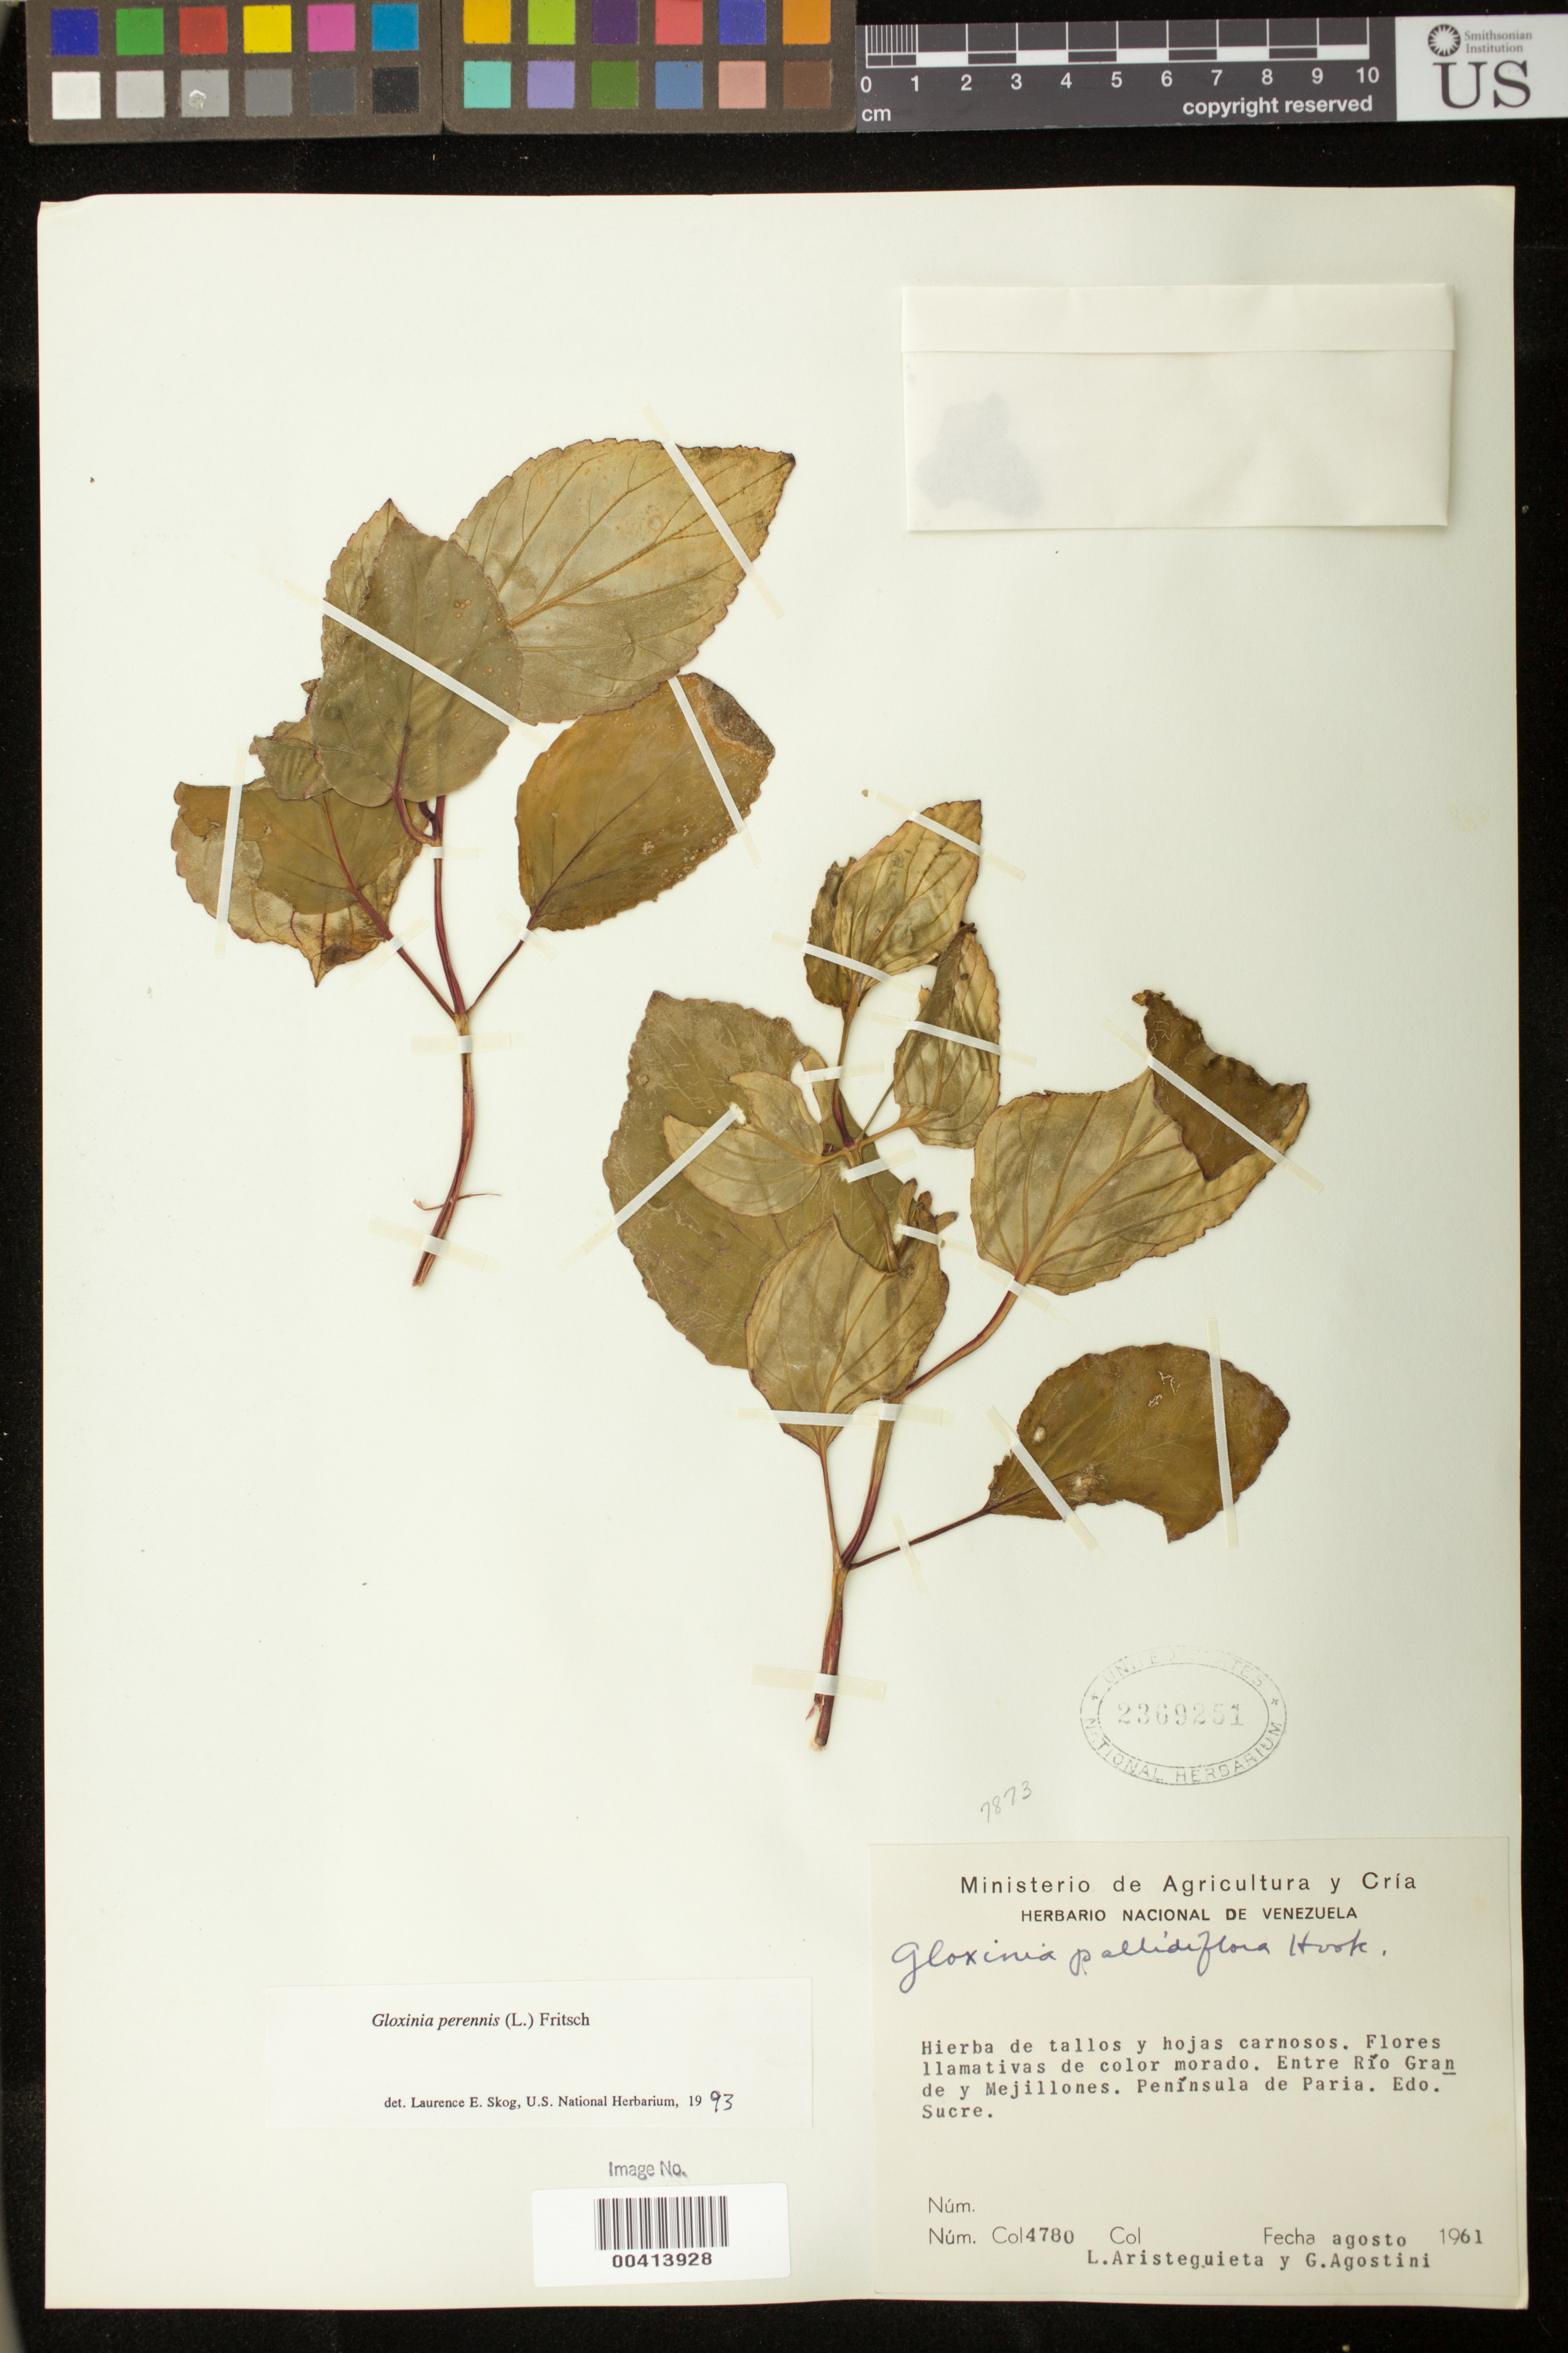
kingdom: Plantae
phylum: Tracheophyta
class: Magnoliopsida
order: Lamiales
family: Gesneriaceae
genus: Gloxinia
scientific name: Gloxinia perennis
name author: (L.) Fritsch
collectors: L. Aristeguieta & G. Agostini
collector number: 4780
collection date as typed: Aug 1961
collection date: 1961-08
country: Venezuela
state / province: Sucre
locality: Between Rio Grande and Mejillones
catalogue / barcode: US 2369251